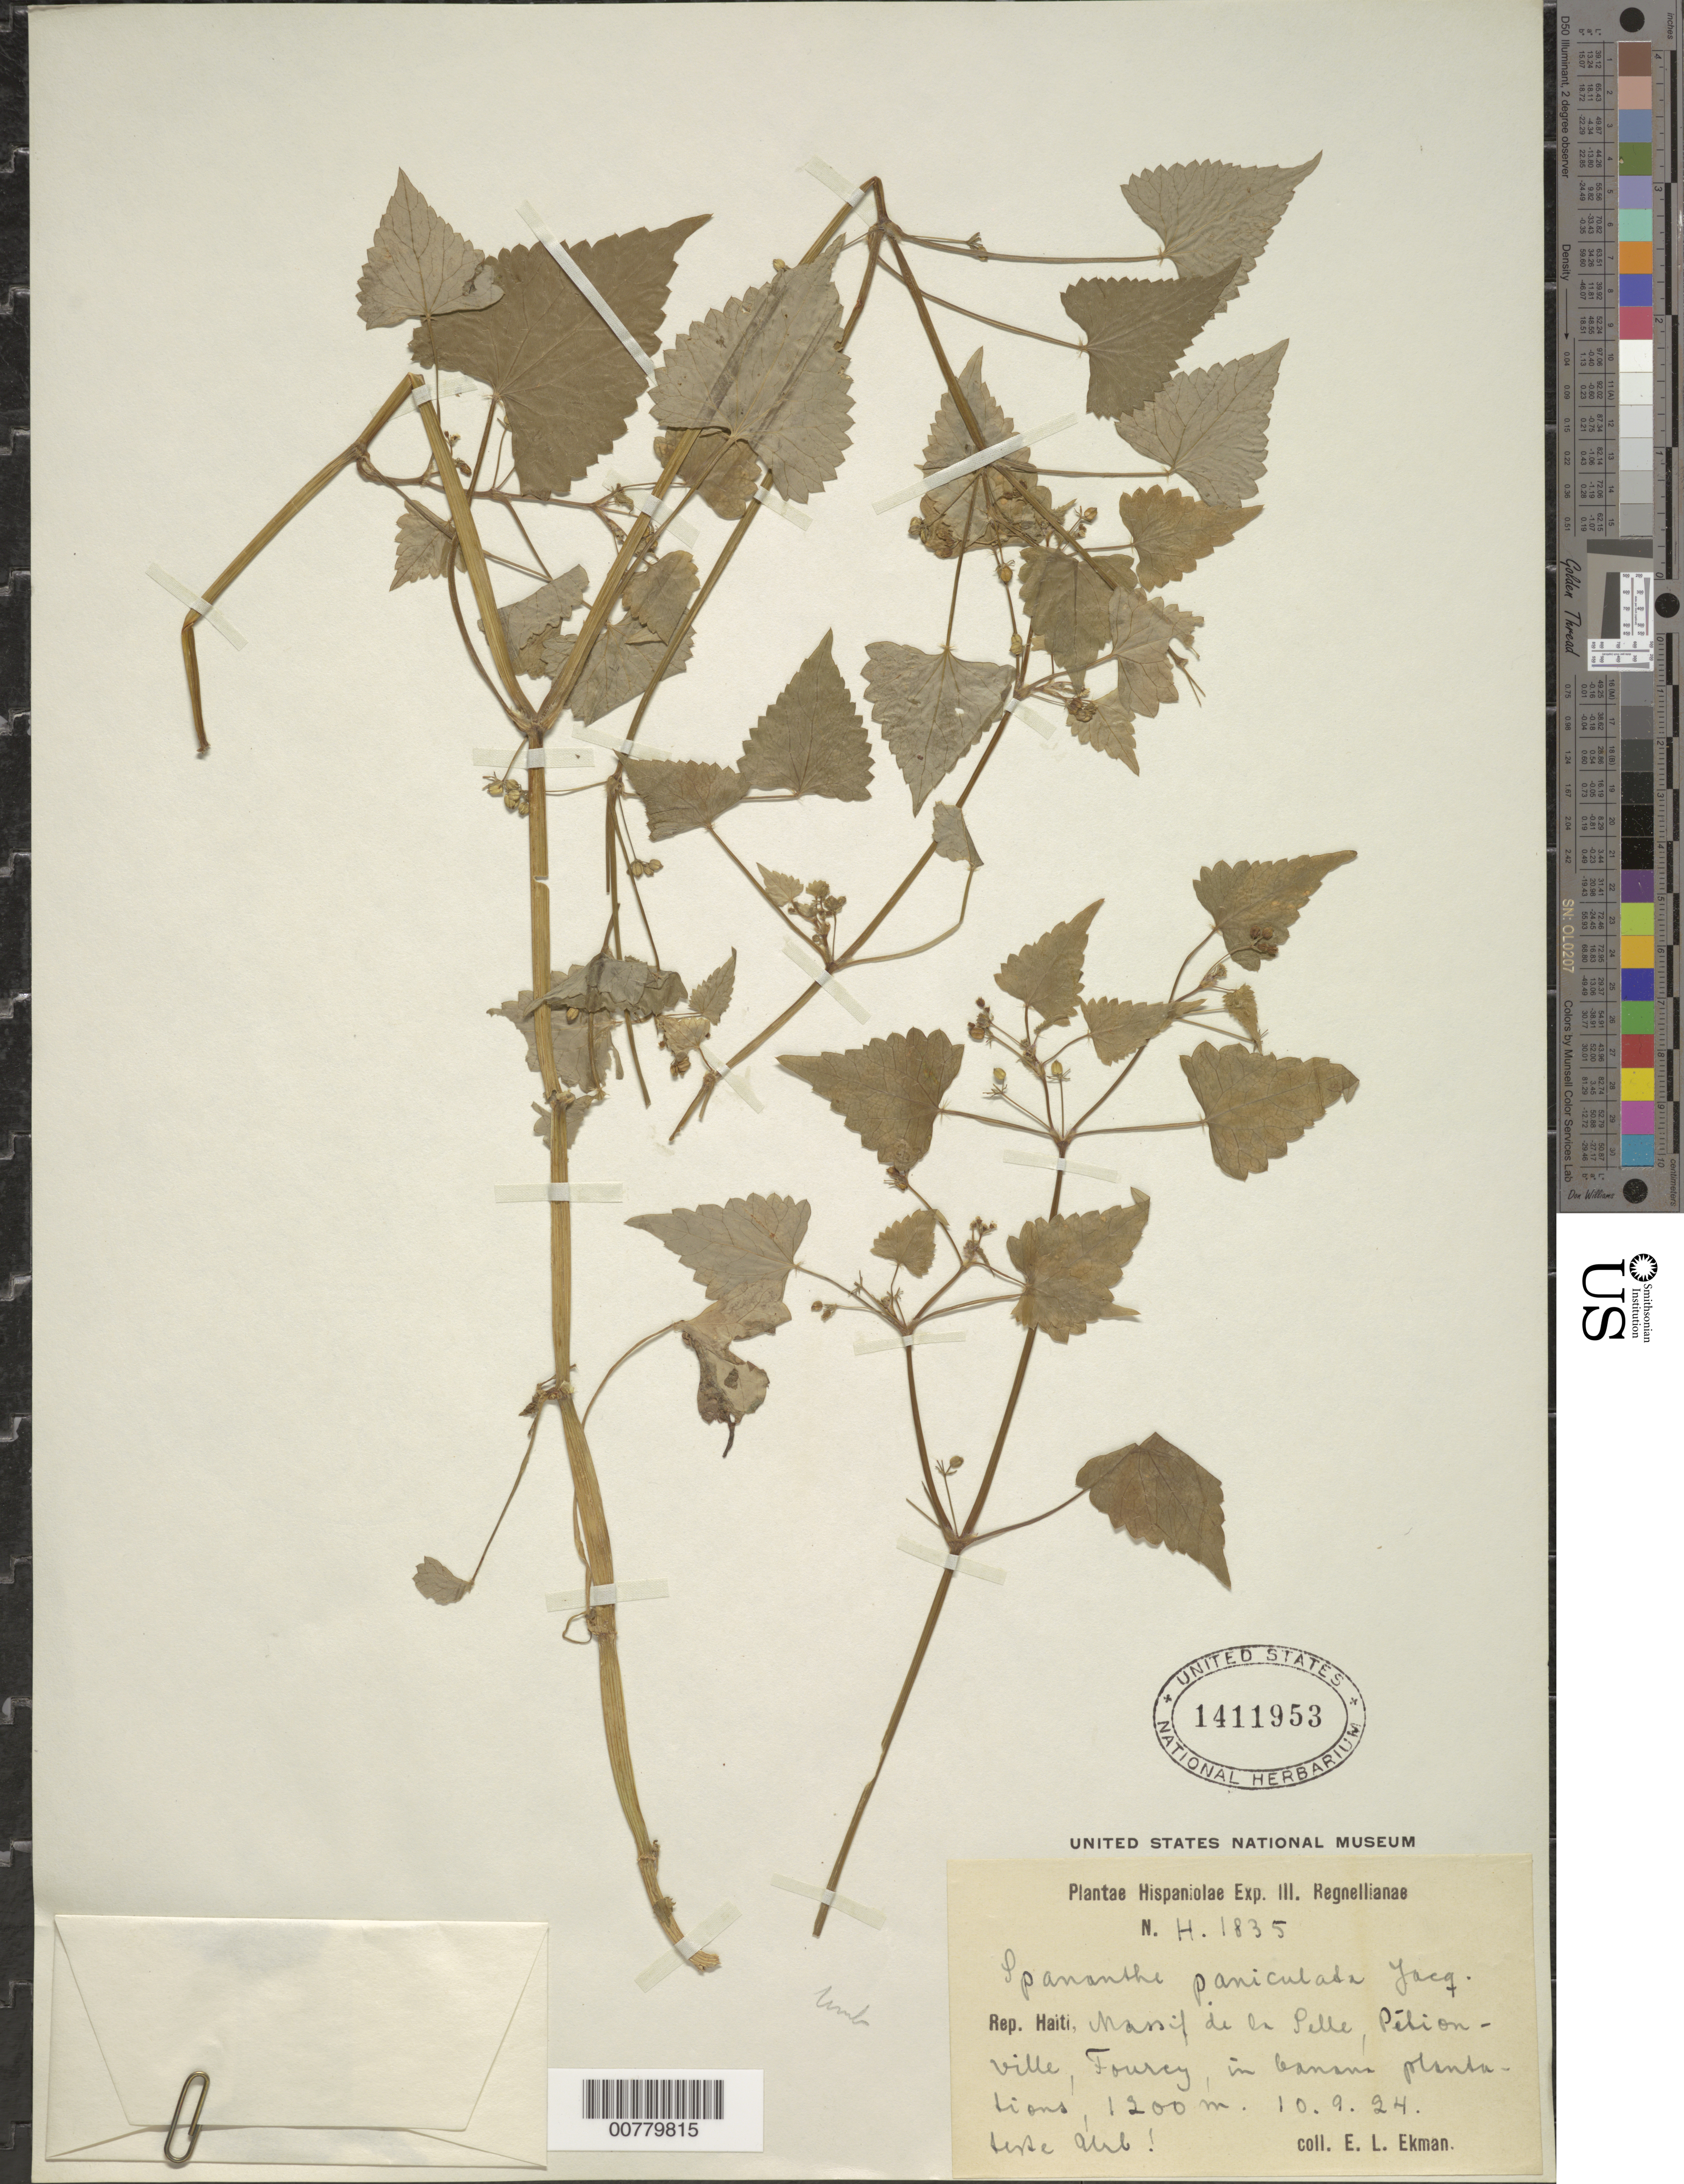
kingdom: Plantae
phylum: Tracheophyta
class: Magnoliopsida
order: Apiales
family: Apiaceae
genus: Spananthe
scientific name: Spananthe paniculata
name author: Jacq.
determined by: Urban, Ignatz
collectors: E. L. Ekman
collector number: H 1835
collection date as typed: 10 Sep 1924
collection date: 1924-09-10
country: Haiti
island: Hispaniola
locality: Massif de la Selle, Pétionville, Fourcy.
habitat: In banana plantations.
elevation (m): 1200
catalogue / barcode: US 1411953